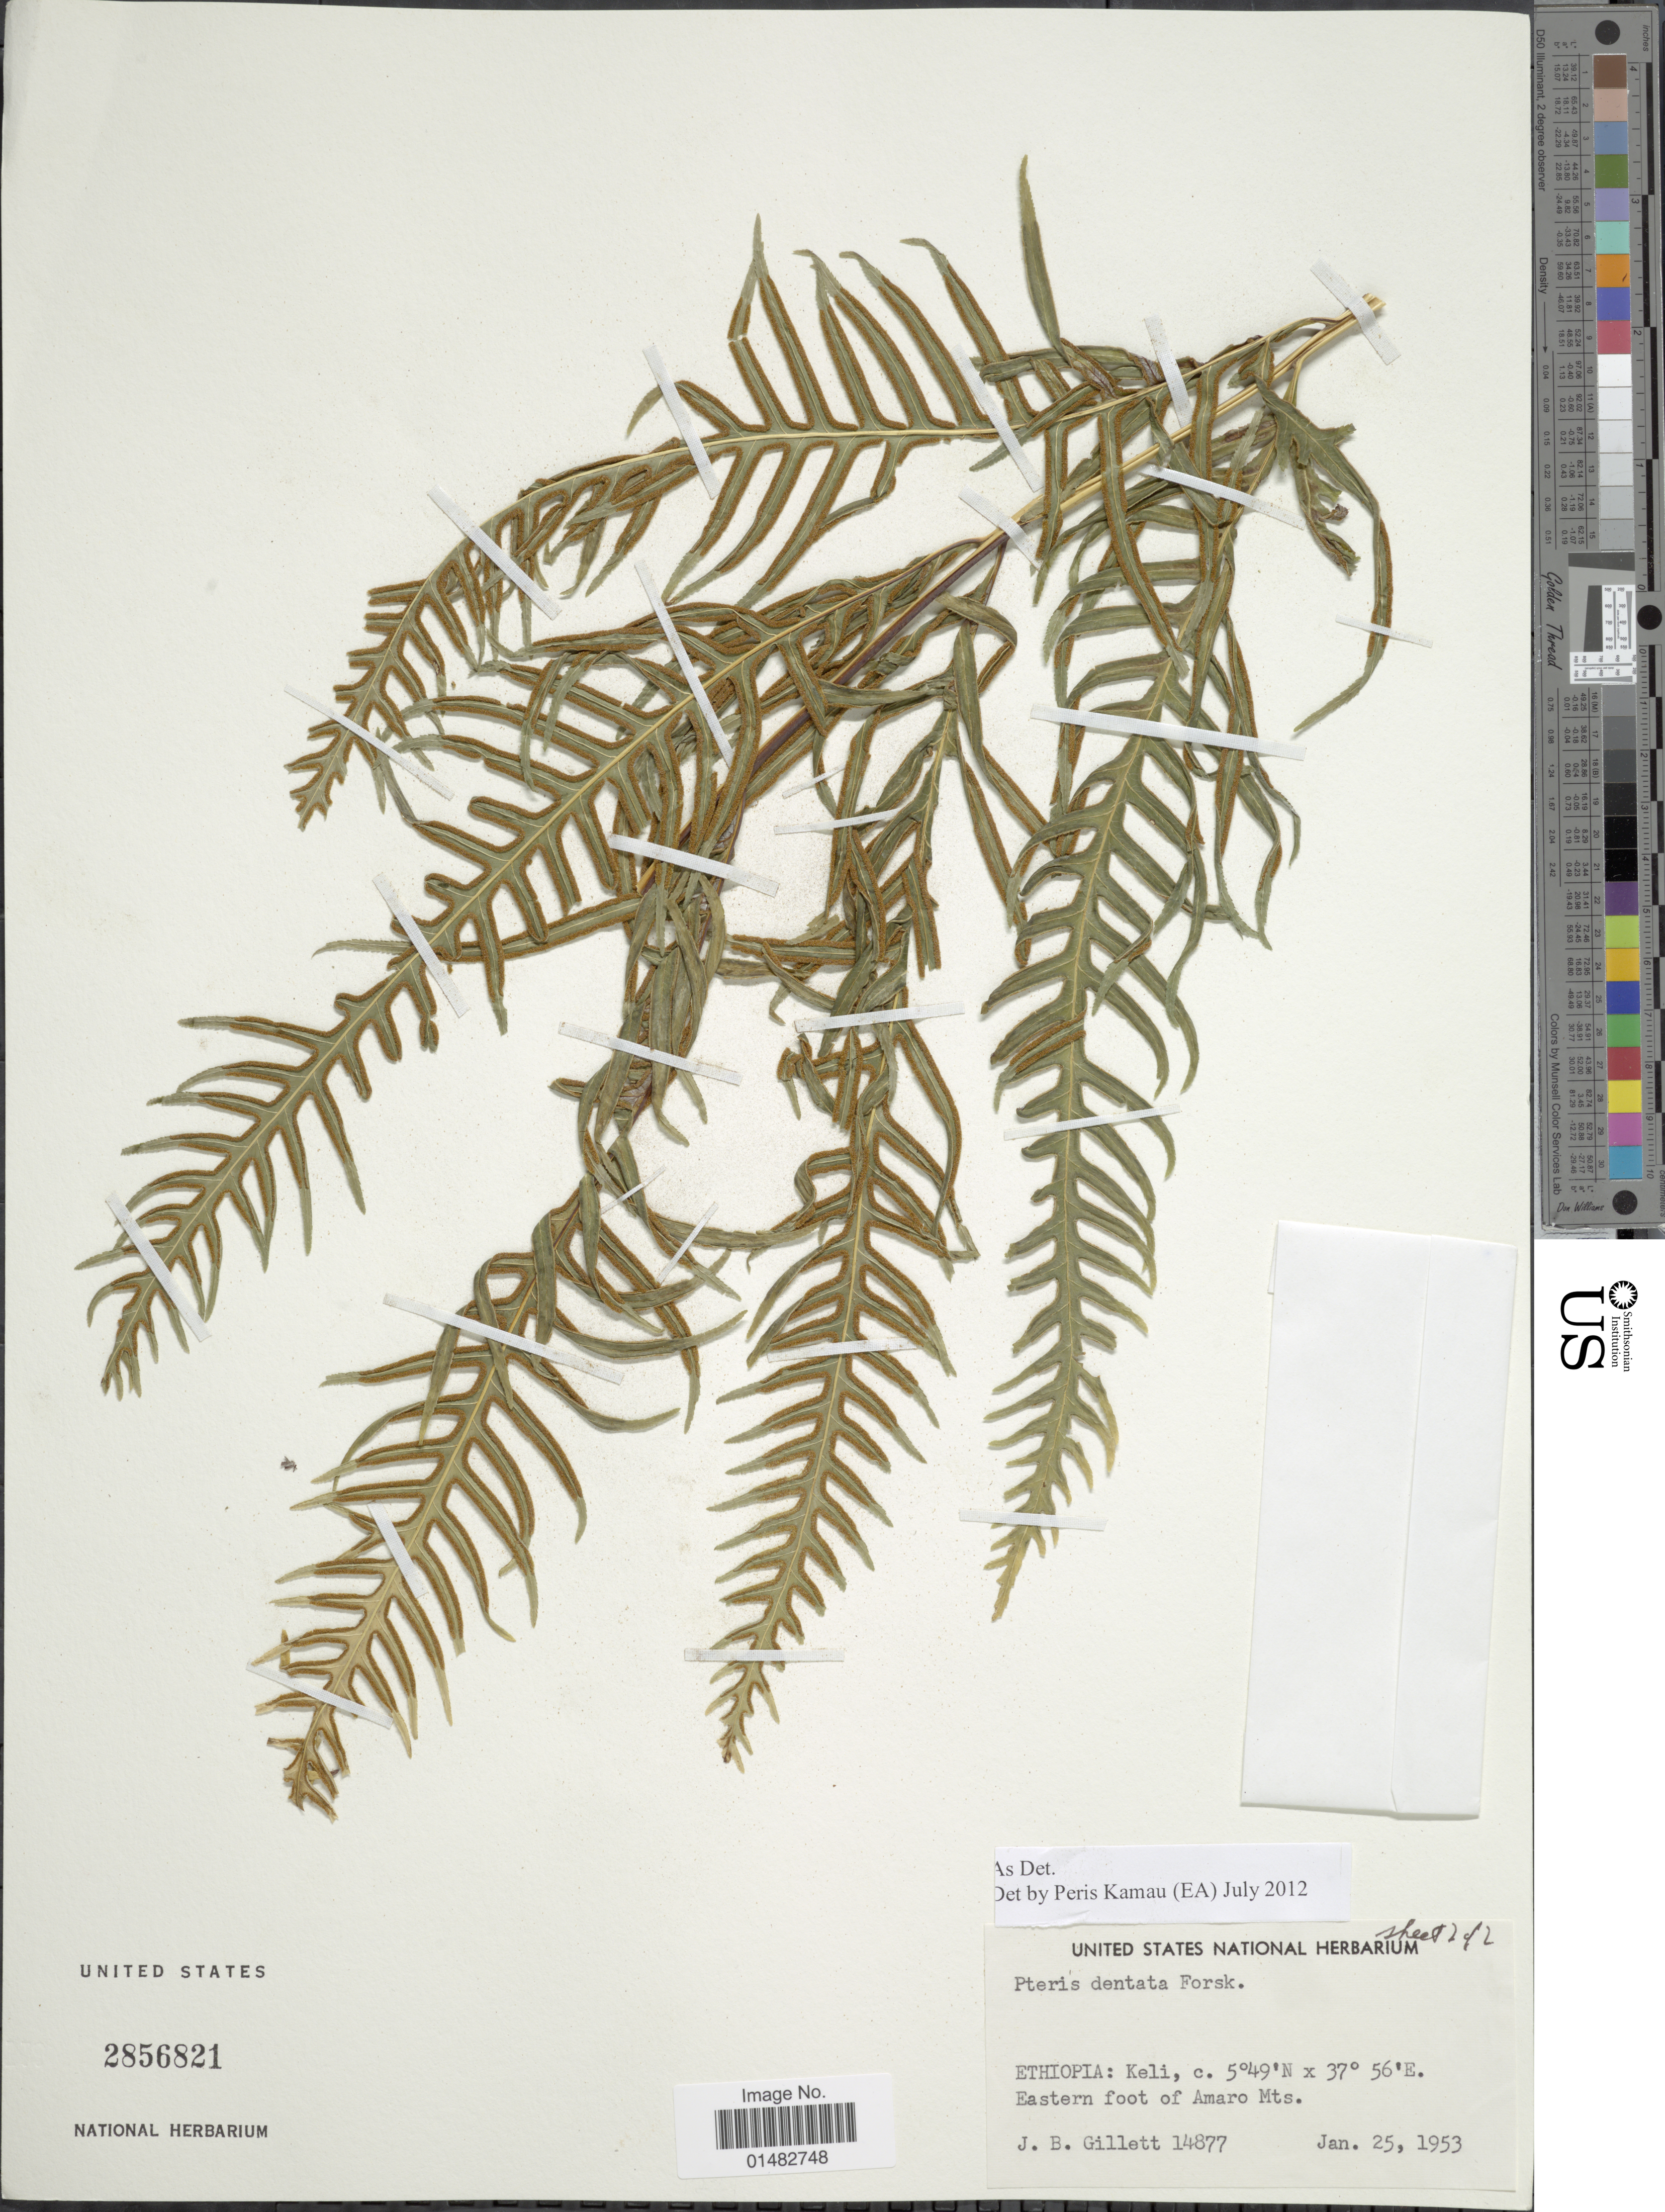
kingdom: Plantae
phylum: Tracheophyta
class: Polypodiopsida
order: Polypodiales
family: Pteridaceae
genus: Pteris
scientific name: Pteris dentata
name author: Forssk.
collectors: J. B. Gillett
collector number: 14877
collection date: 1953-01-25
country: Ethiopia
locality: Keli, Eastern foot of Amaro Mts.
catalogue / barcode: US 2856821